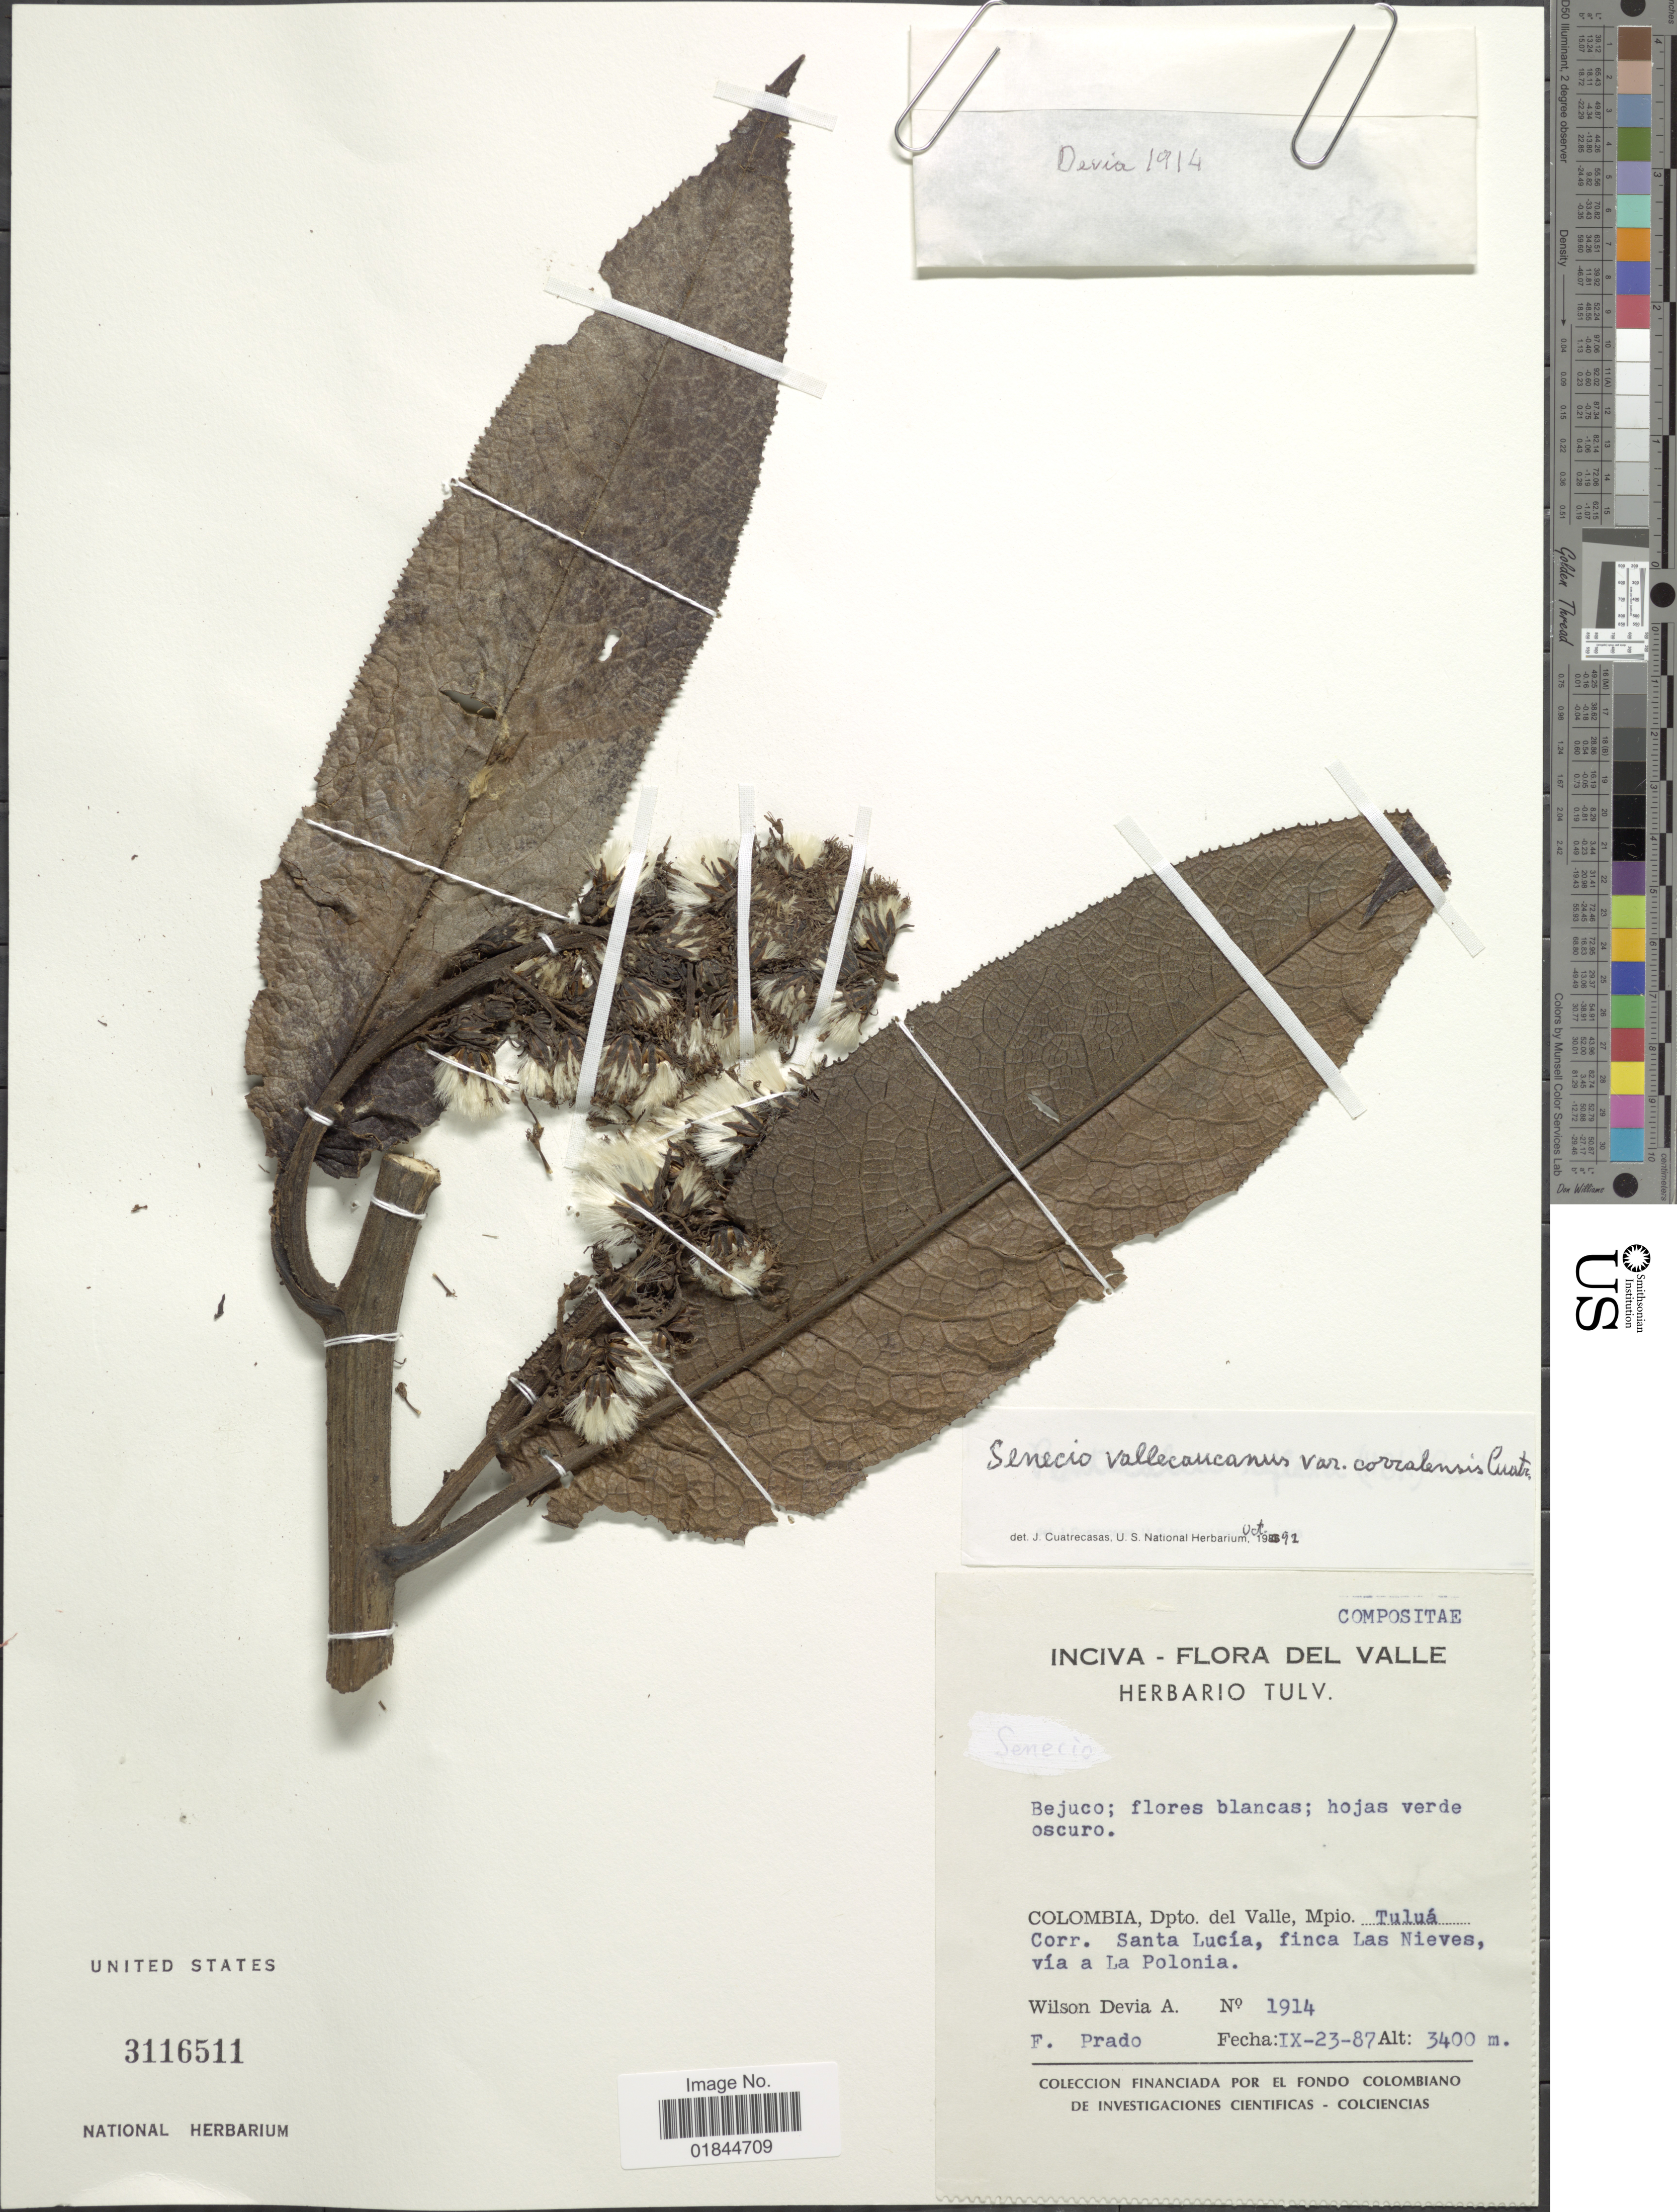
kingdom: Plantae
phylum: Tracheophyta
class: Magnoliopsida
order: Asterales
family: Asteraceae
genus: Pentacalia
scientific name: Pentacalia vallecaucana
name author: (Cuatrec.) Cuatrec.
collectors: W. Devia A. & F. Prado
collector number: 1914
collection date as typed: Transcribed d/m/y: 23/9/87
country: Colombia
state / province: Valle del Cauca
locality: Mpio. Tulua, Corr. Santa Lucia, finca Las Nieves via a La Polonia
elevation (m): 3400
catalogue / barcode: US 3116511